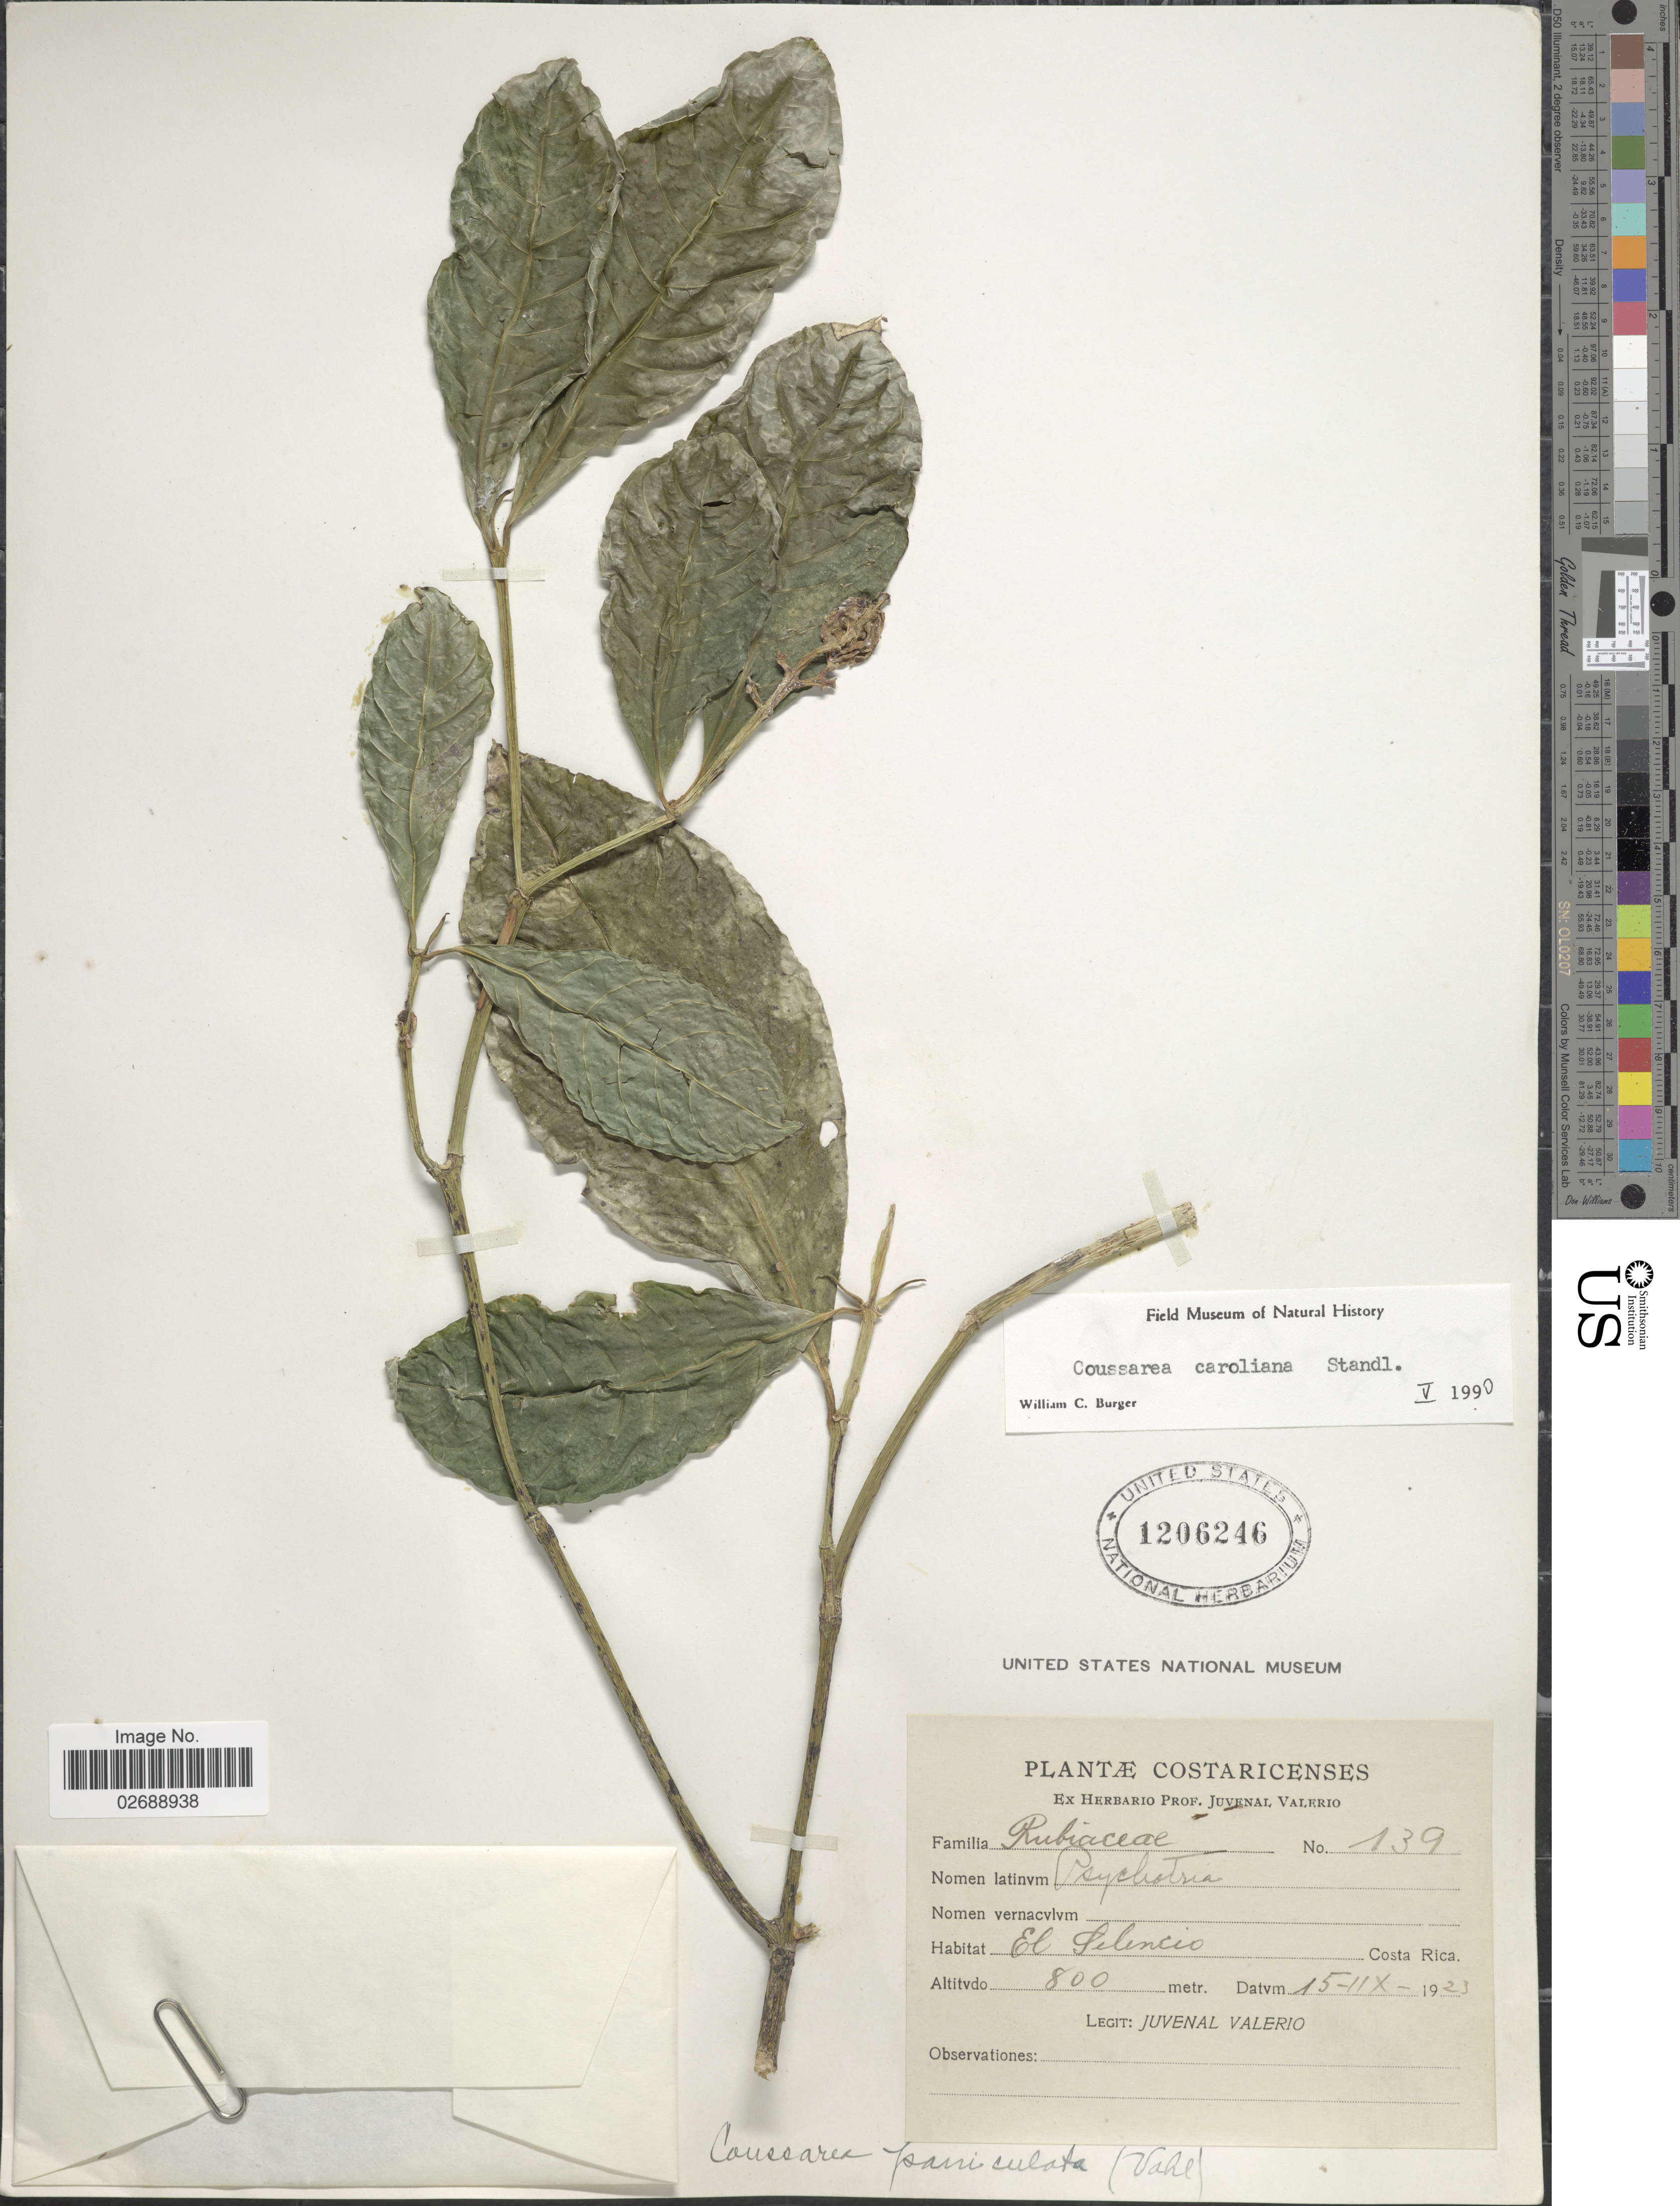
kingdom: Plantae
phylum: Tracheophyta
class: Magnoliopsida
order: Gentianales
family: Rubiaceae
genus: Coussarea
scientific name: Coussarea caroliana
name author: Standl.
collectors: J. Valerio R.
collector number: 139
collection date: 1923-12-15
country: Costa Rica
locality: El Selencio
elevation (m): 800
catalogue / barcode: US 1206246